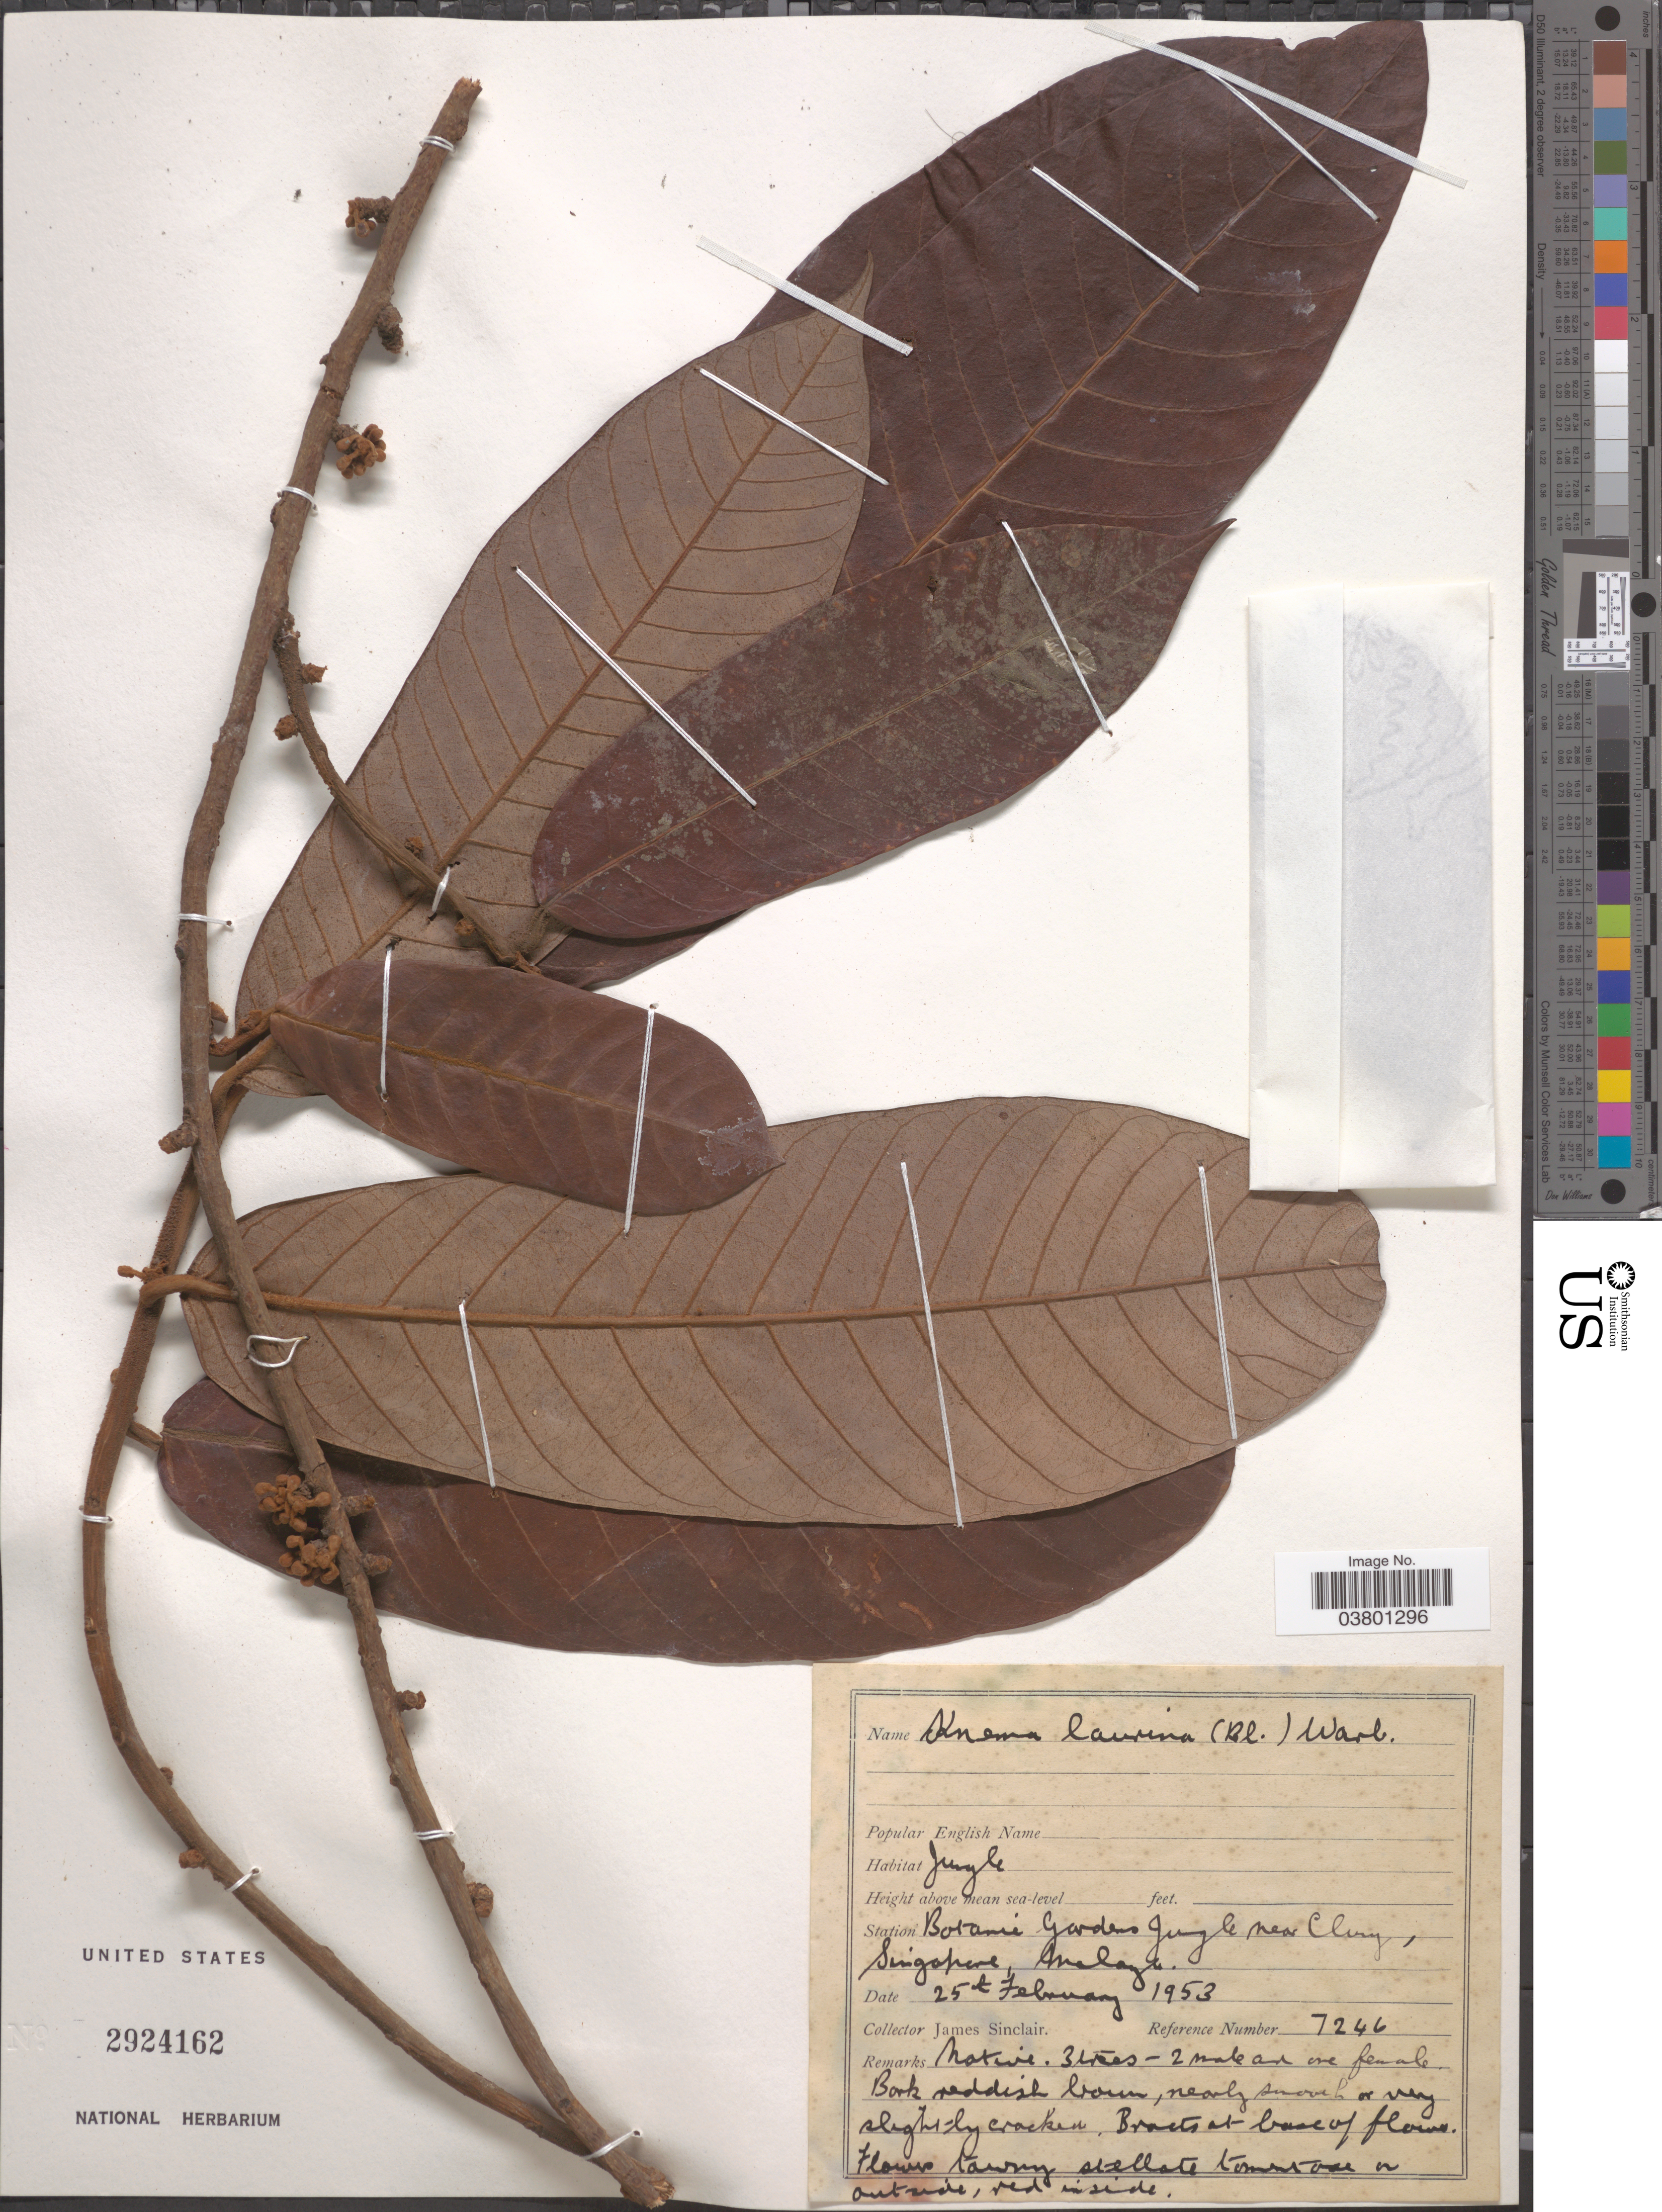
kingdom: Plantae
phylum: Tracheophyta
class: Magnoliopsida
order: Magnoliales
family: Myristicaceae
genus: Knema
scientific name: Knema laurina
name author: Warb.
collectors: J. Sinclair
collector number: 7246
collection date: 1953-02-25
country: Singapore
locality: Station Botanic Gardens. Jungle near Cluny, Malaya.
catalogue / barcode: US 2924162